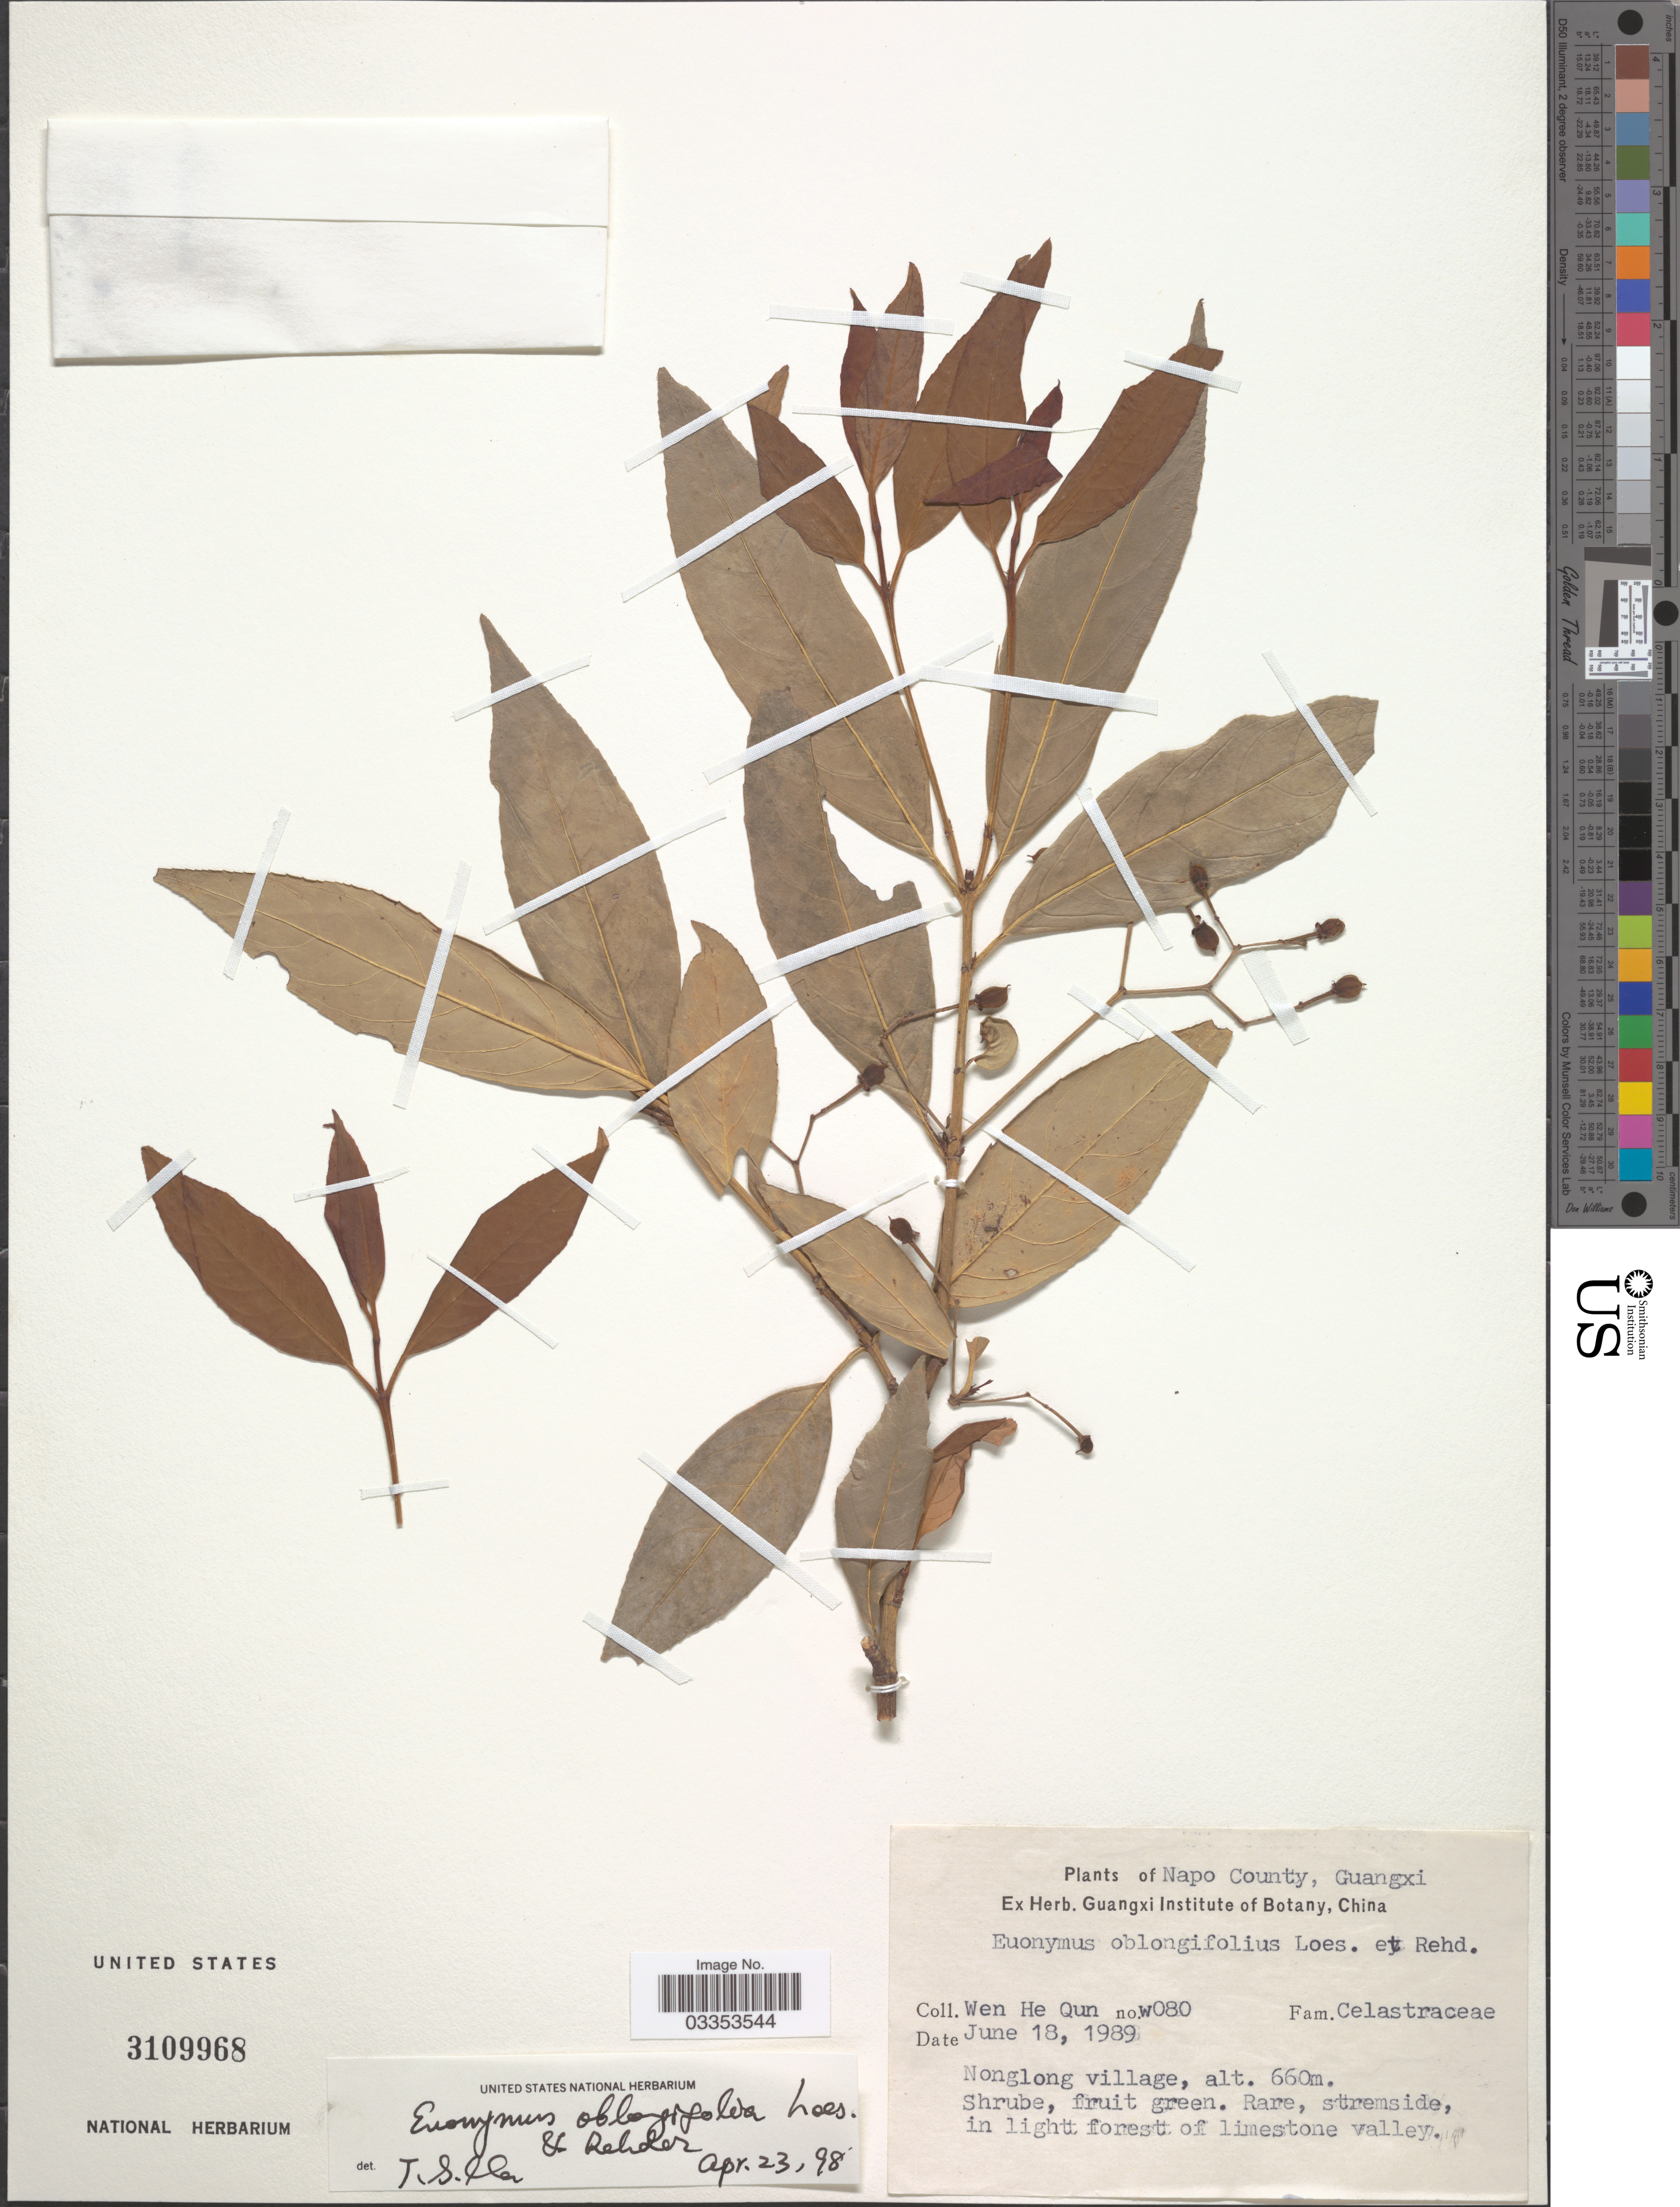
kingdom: Plantae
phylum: Tracheophyta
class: Magnoliopsida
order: Celastrales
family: Celastraceae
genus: Euonymus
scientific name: Euonymus oblongifolia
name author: Loes. & Rehder in Sarg.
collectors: W. Qun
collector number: W080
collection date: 1989-06-18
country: China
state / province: Guangxi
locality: Napo County, Guangxi. Nonglong village.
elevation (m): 660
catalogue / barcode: US 3109968